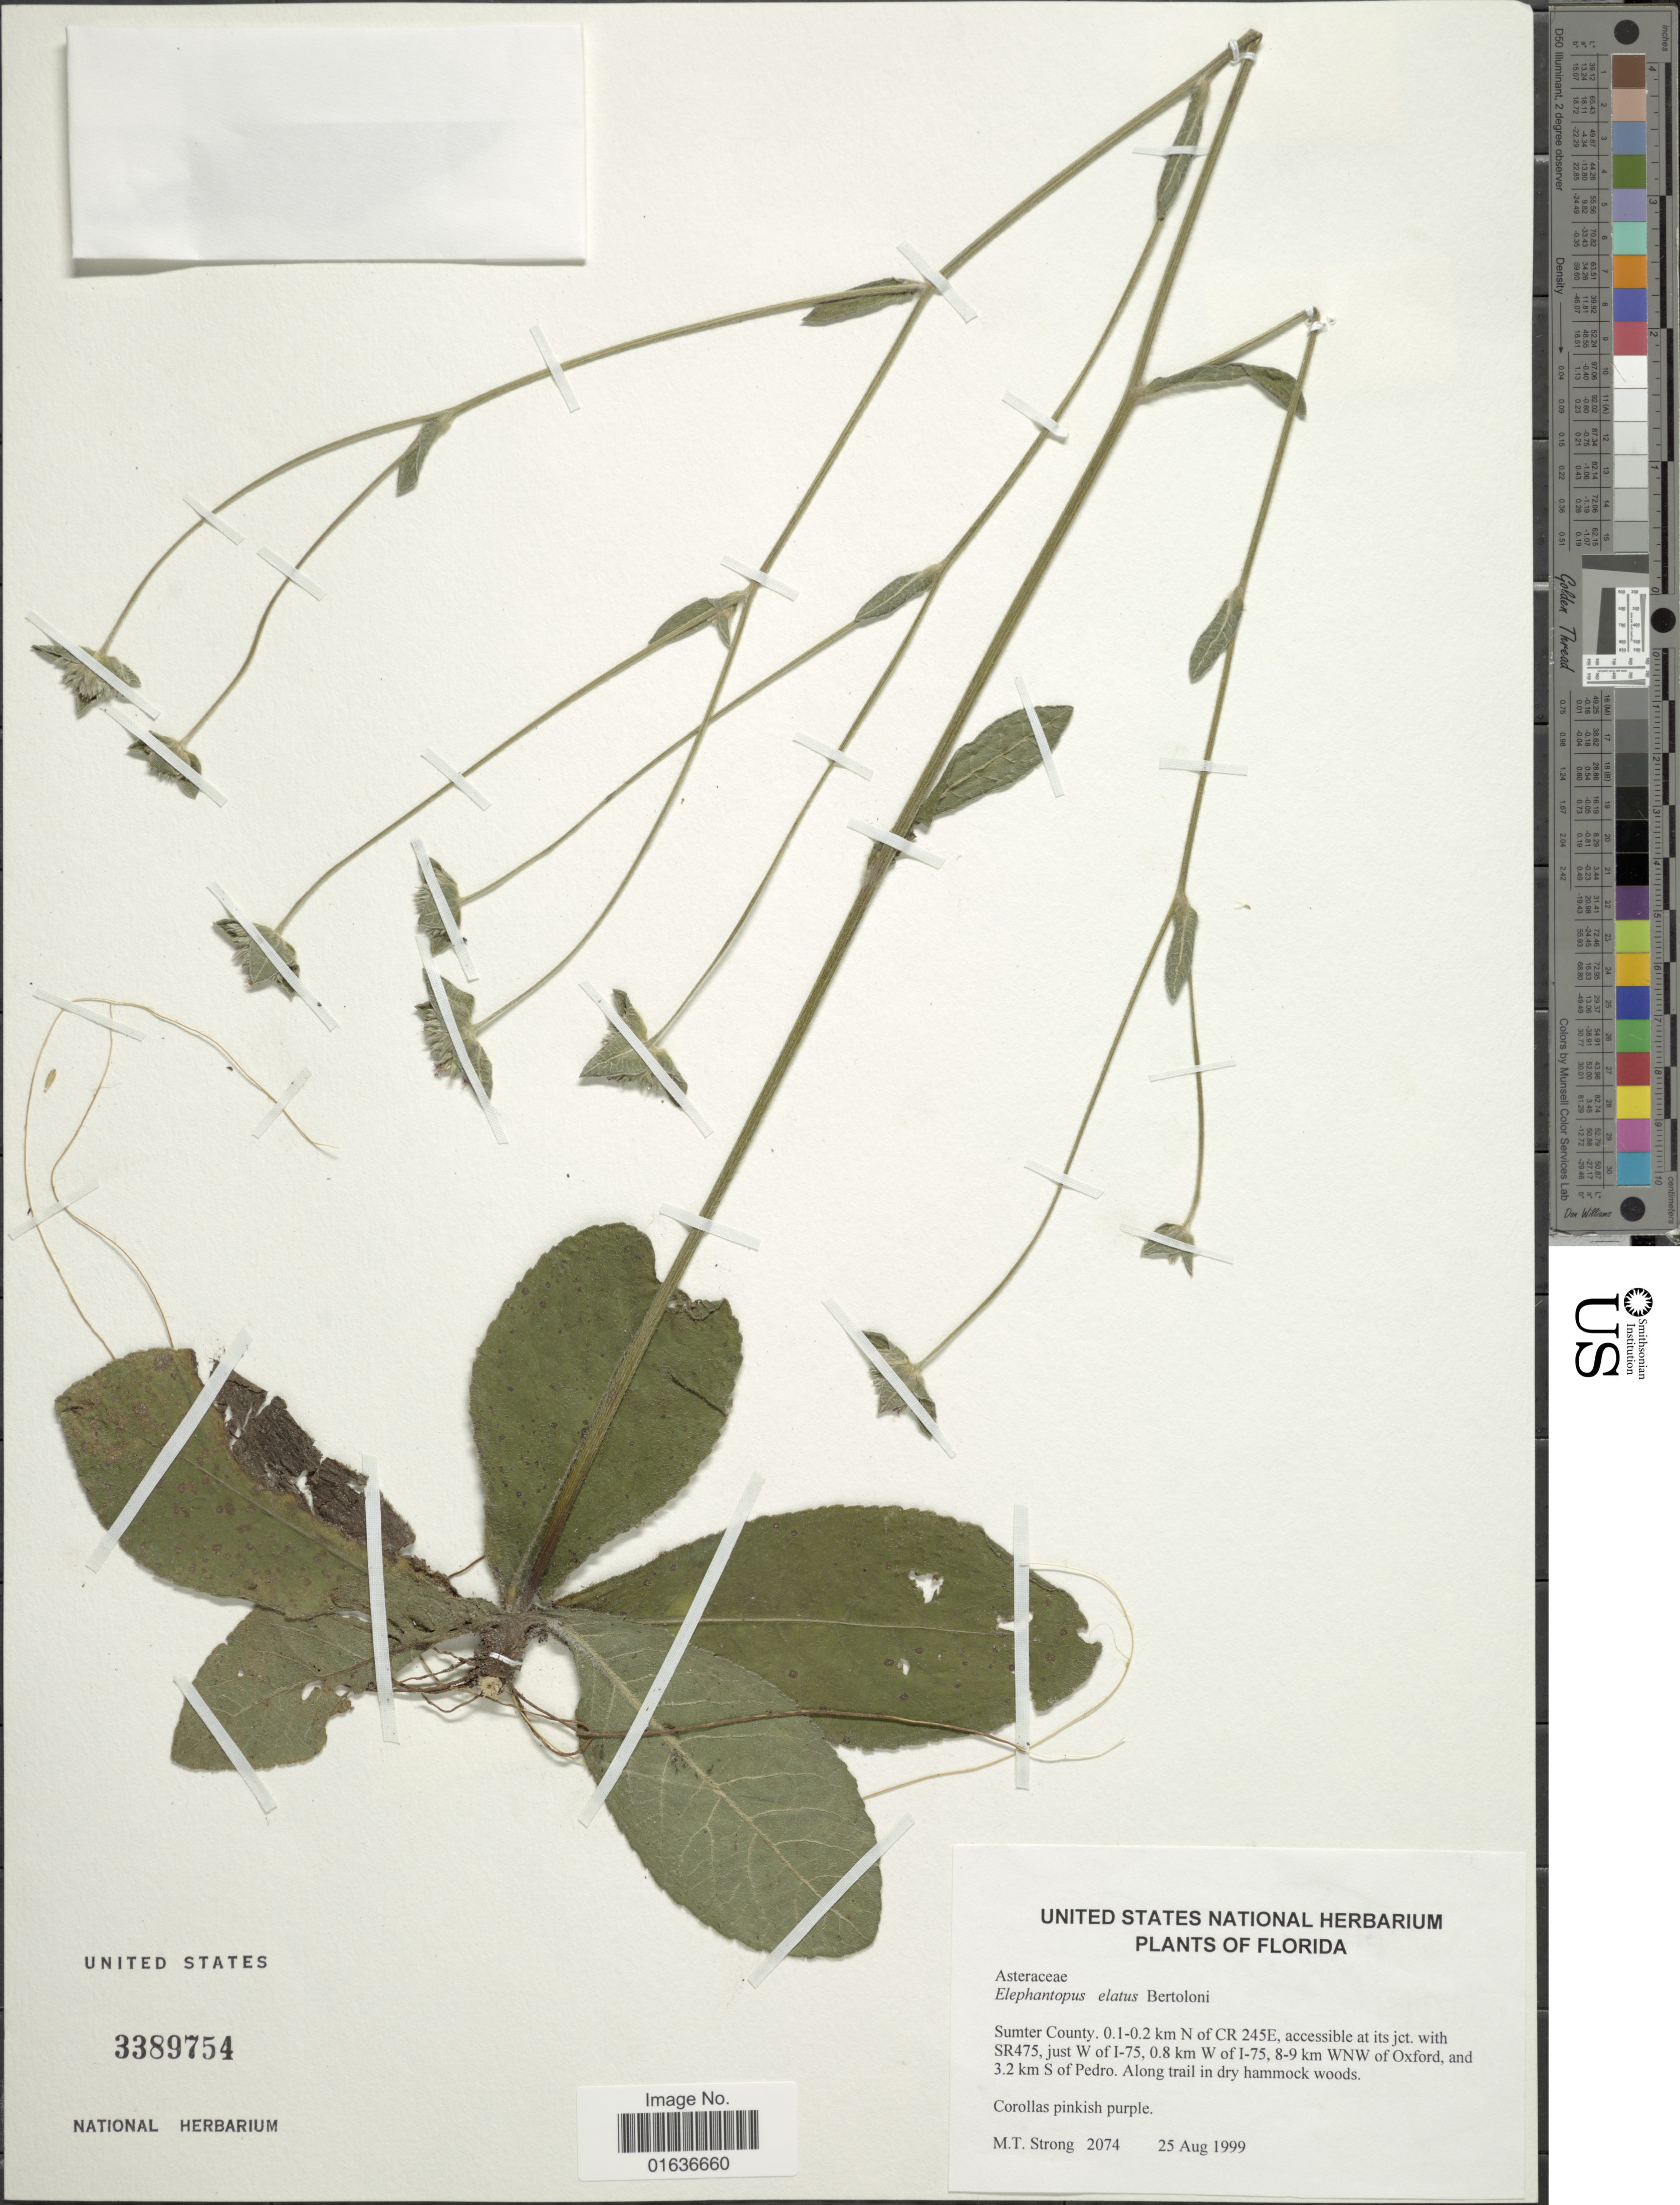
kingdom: Plantae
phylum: Tracheophyta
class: Magnoliopsida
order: Asterales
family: Asteraceae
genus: Elephantopus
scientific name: Elephantopus elatus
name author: Bertol.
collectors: M. T. Strong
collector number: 2074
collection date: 1999-08-25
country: United States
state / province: Florida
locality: Sumter County. 0.1-0.2 km N of CR 245E, accessible at its jct. with SR475, just W of I-75, 0.8 km W of I-75, 8-9 km WNW of Oxford, and 3.2 km S of Pedro. Along trail in dry hammock woods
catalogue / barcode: US 3389754